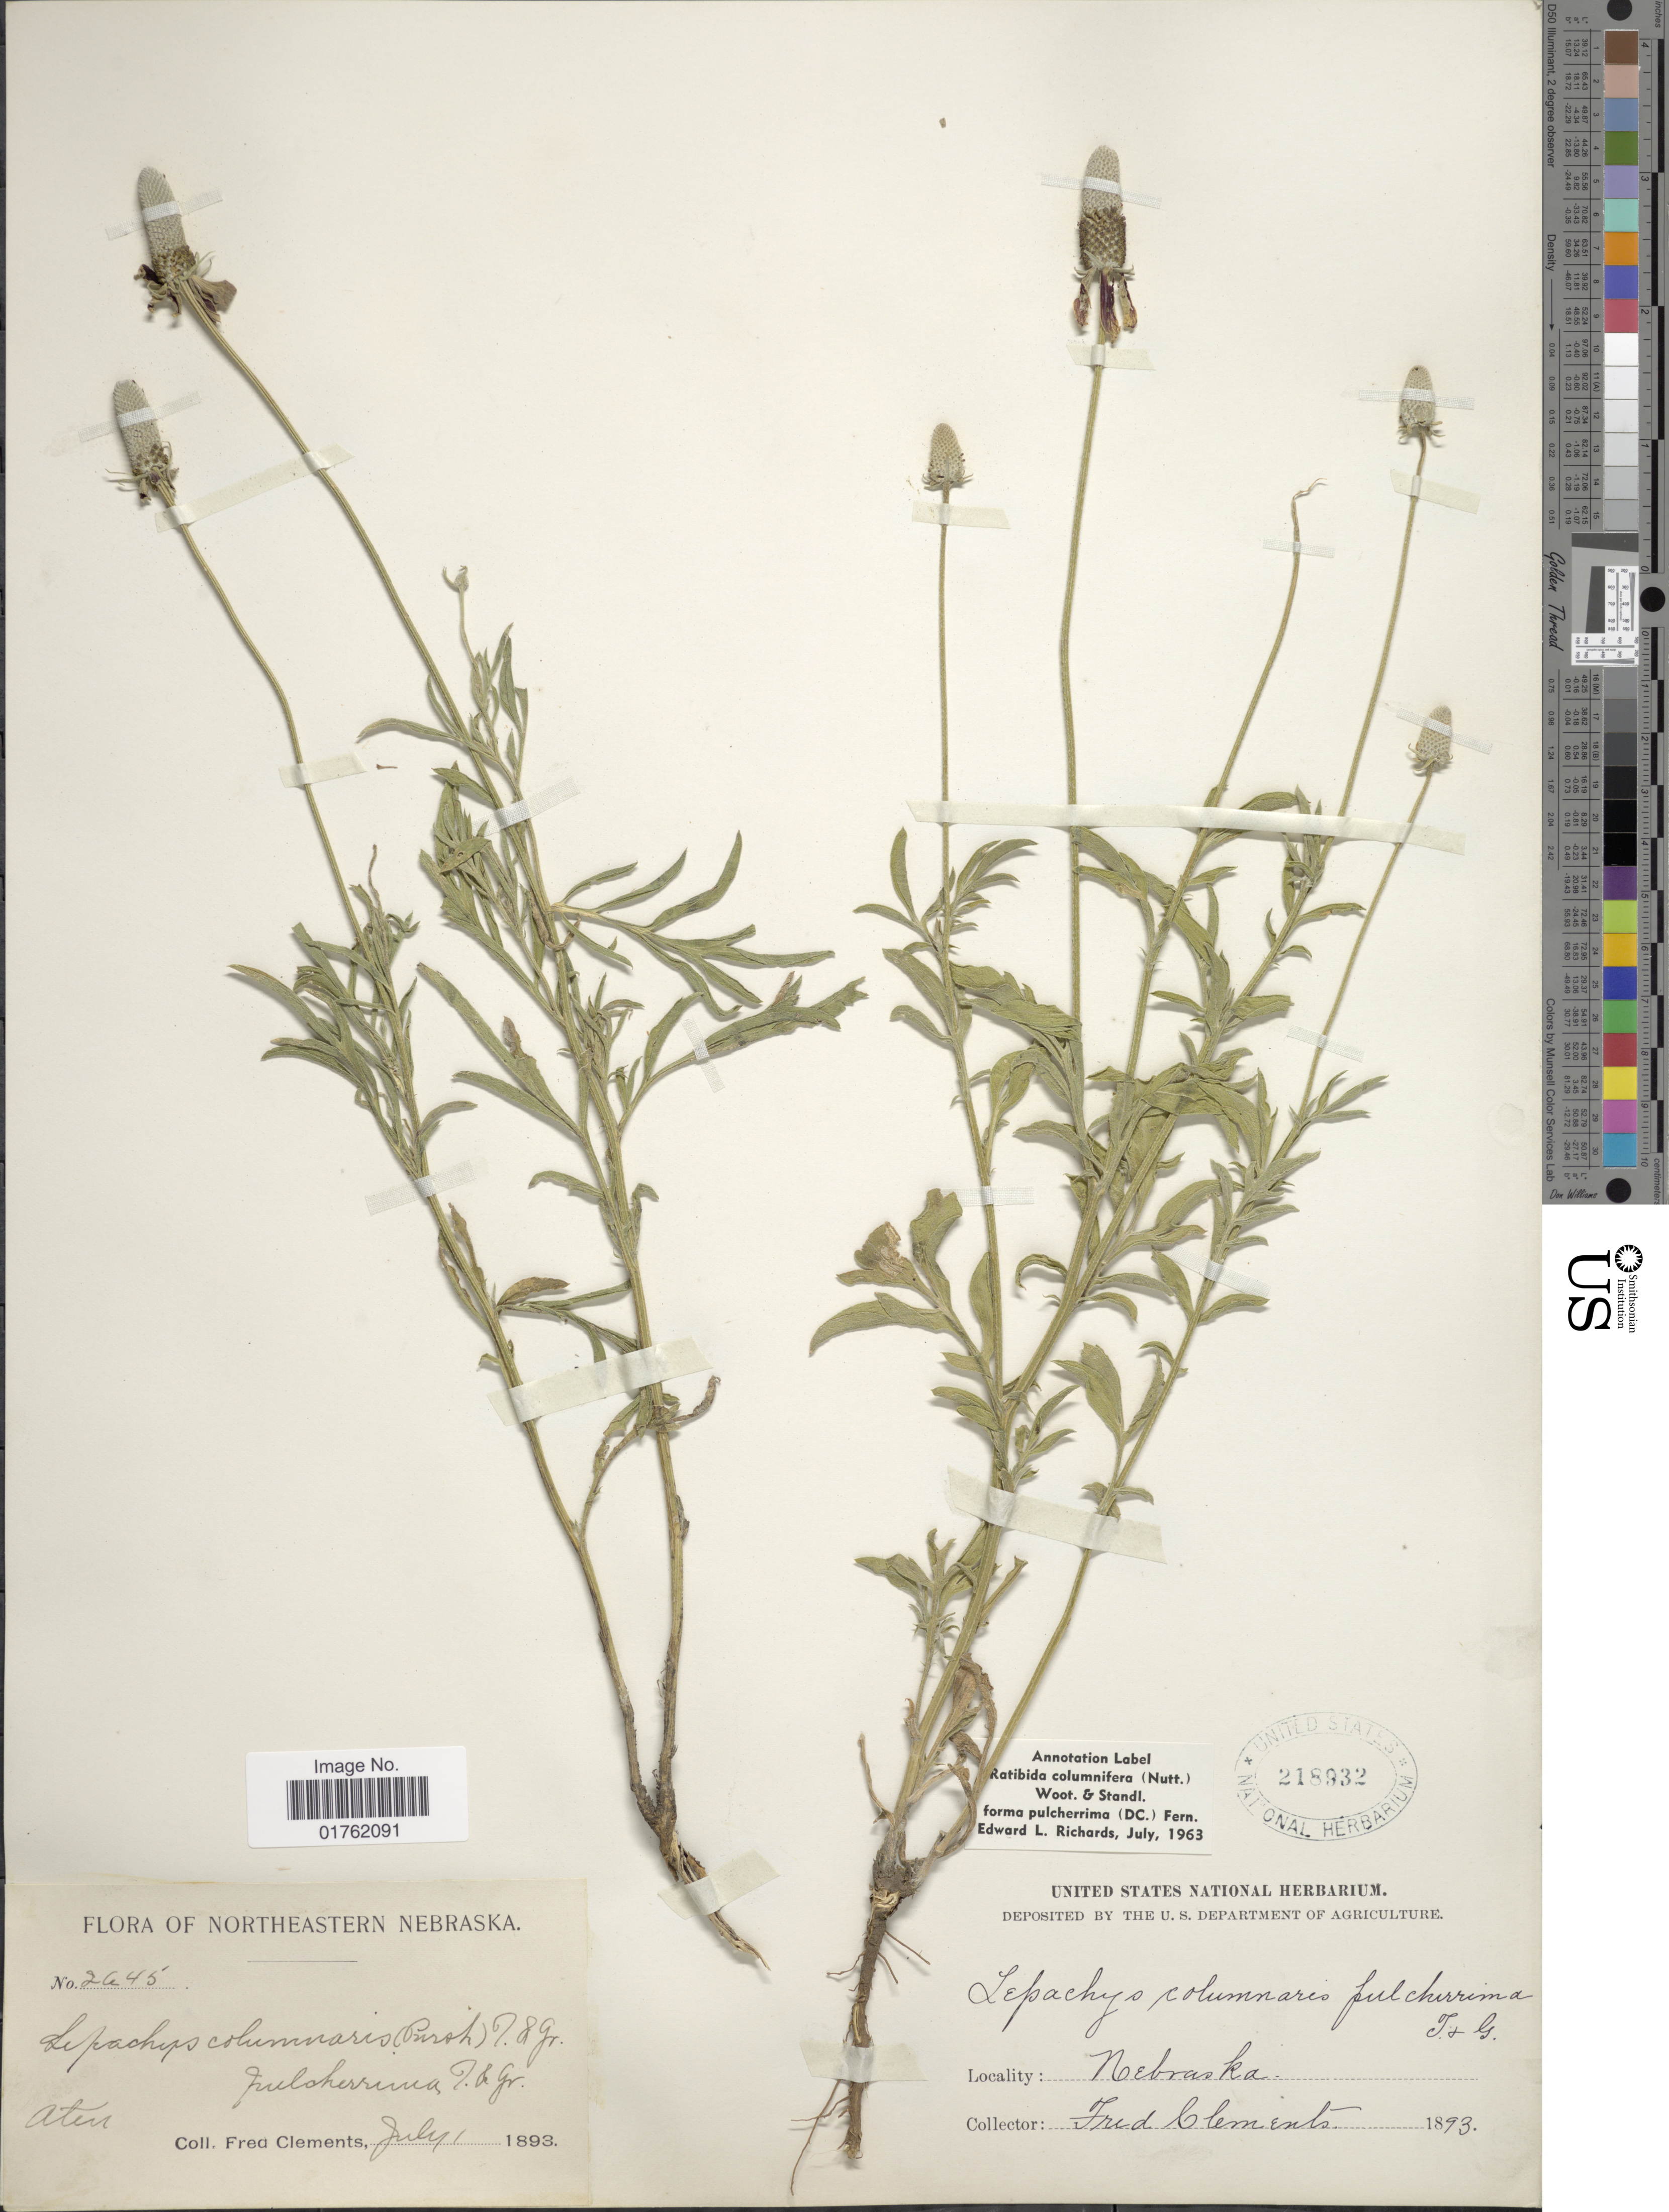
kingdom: Plantae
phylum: Tracheophyta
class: Magnoliopsida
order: Asterales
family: Asteraceae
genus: Ratibida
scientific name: Ratibida columnaris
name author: (Pursh) D. Don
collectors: F. Clements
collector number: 2645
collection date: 1893-07-01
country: United States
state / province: Nebraska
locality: Northeastern Nebraska, Aten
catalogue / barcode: US 218932